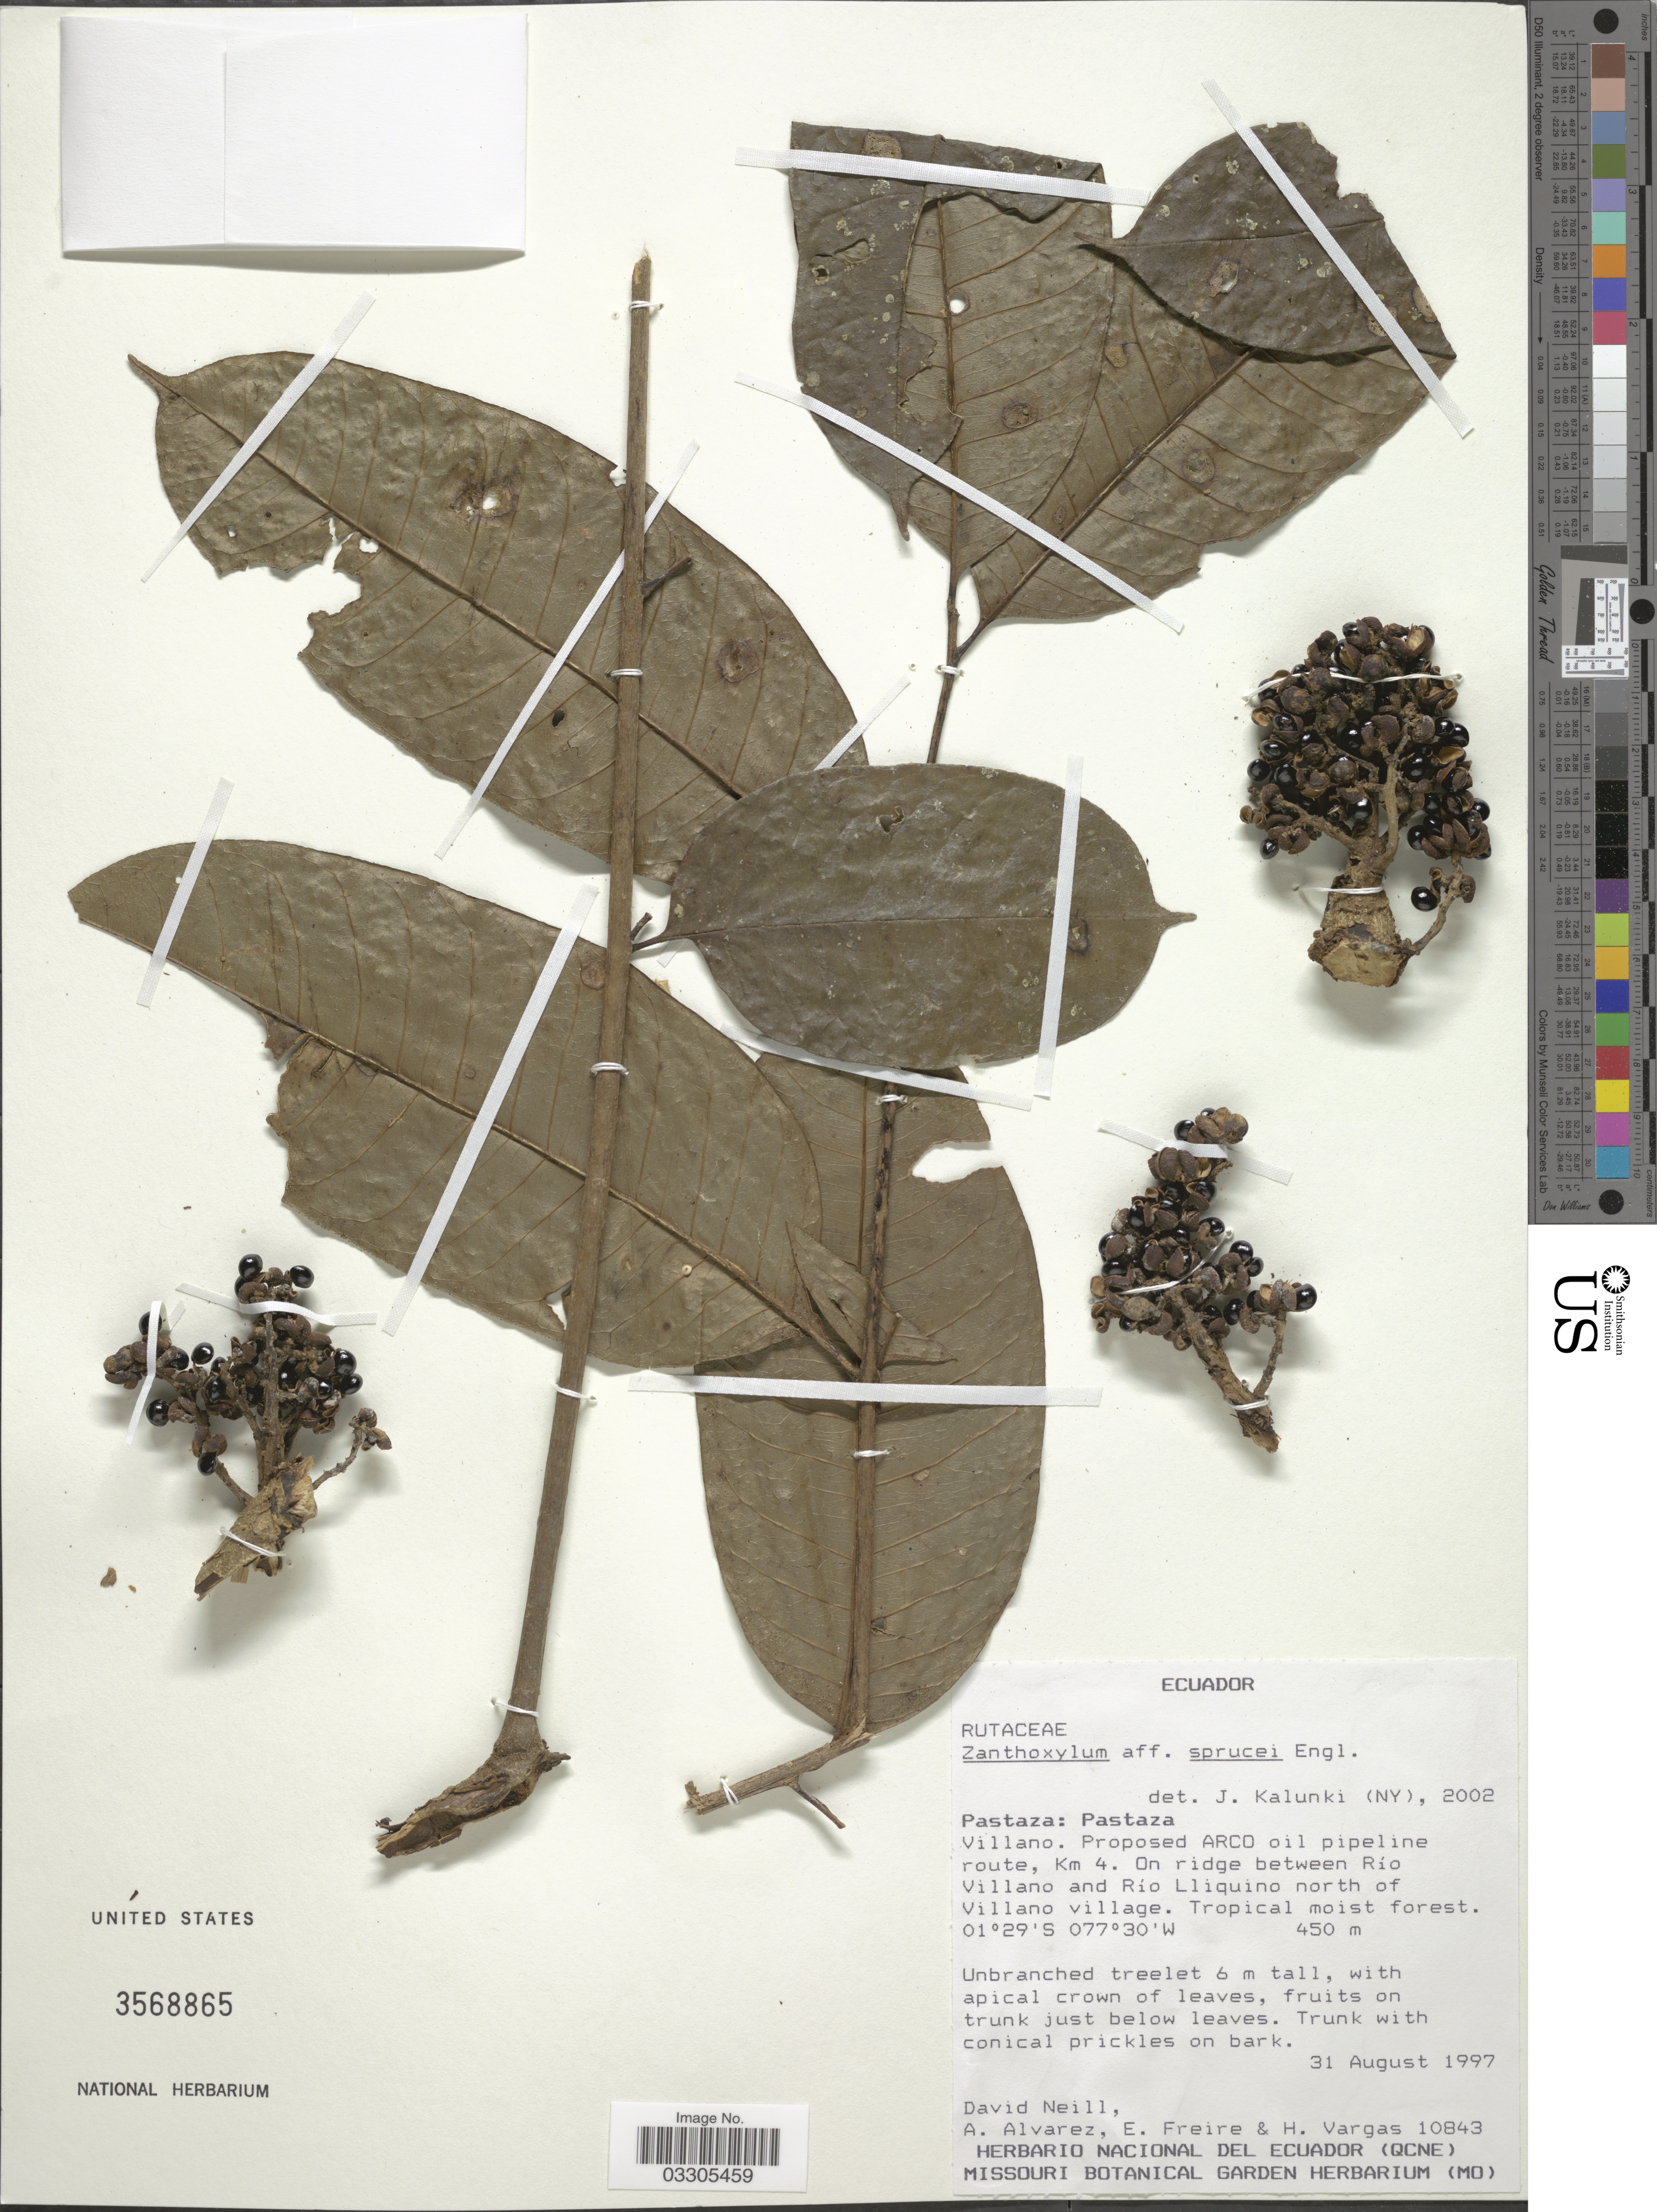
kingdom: Plantae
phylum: Tracheophyta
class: Magnoliopsida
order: Sapindales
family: Rutaceae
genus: Zanthoxylum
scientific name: Zanthoxylum sprucei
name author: Engl.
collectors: D. Neill, A. Alvarez, E. Freire & H. Vargas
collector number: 10843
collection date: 1997-08-31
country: Ecuador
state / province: Pastaza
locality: Pastaza, Villano. Proposed ARCO oil pipeline route, Km 4. On ridge between Río Villano and Río Lliquino north of Villano village.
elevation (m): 450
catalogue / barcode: US 3568865